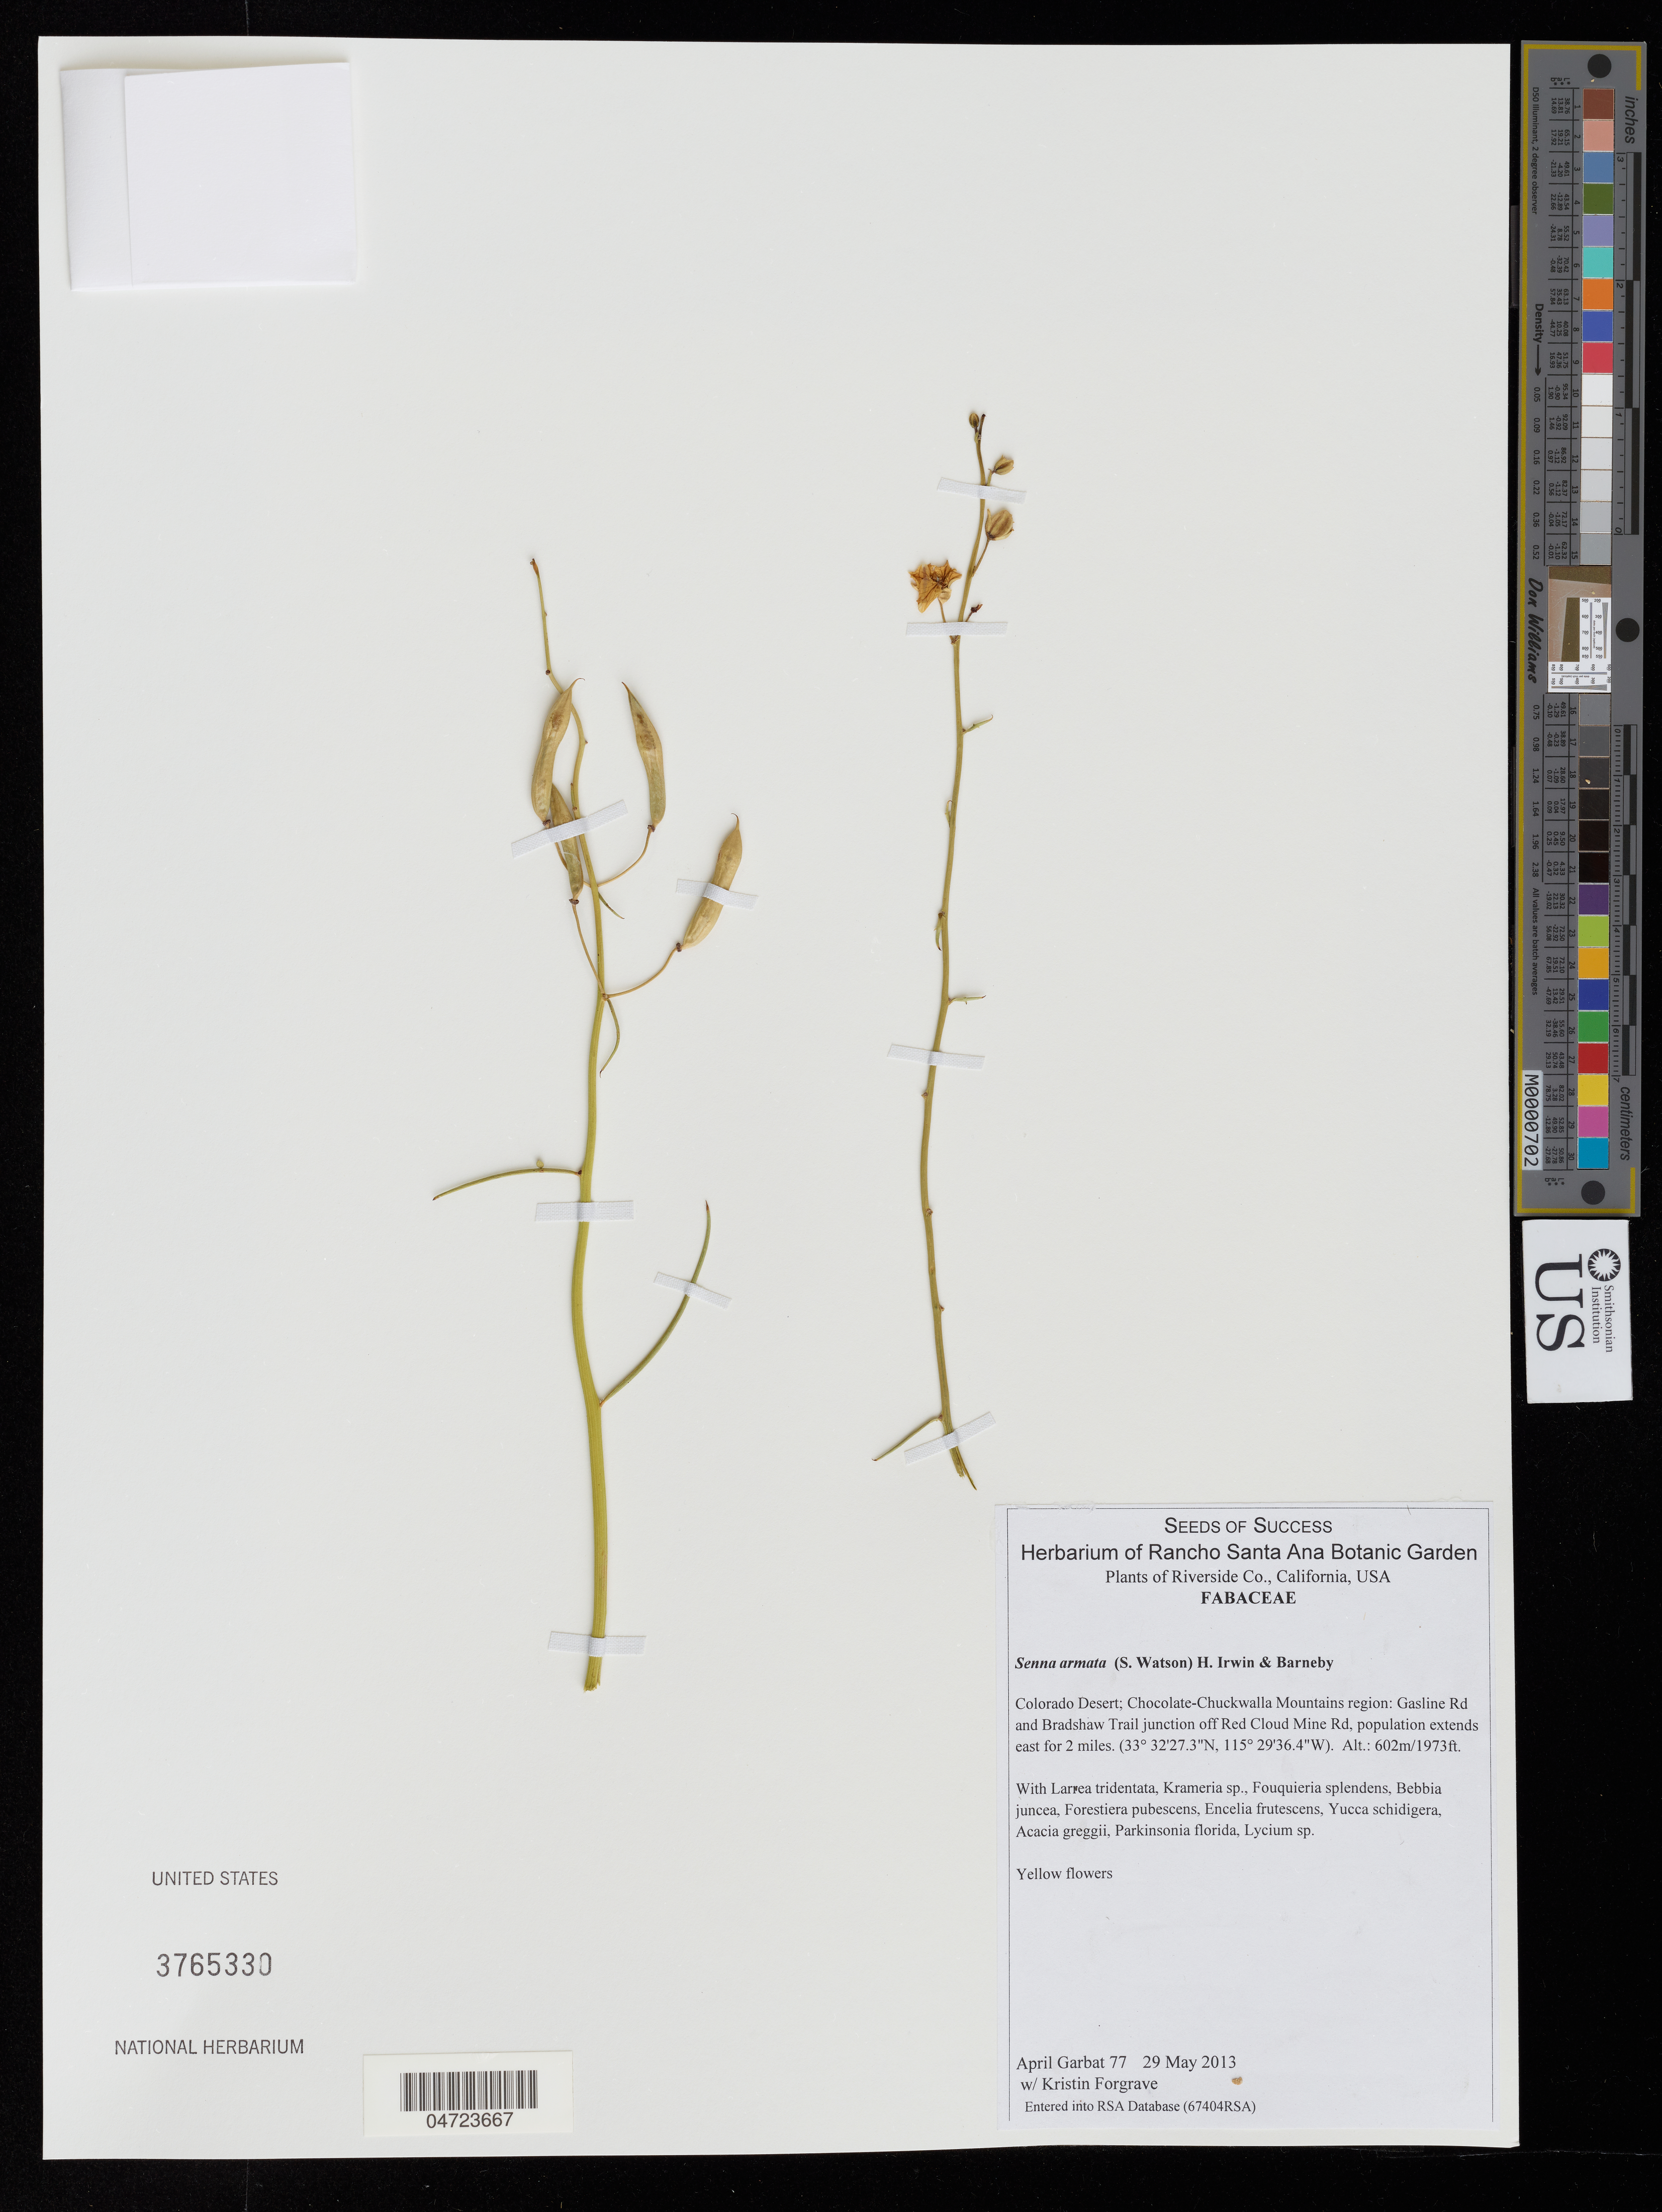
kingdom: Plantae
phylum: Tracheophyta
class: Magnoliopsida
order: Fabales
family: Fabaceae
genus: Senna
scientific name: Senna armata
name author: (S. Watson) H.S. Irwin & Barneby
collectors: A. Garbat & K. Forgrave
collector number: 77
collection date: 2013-05-29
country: United States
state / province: California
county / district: Riverside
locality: Riverside Co. Colorado Desert; Chocolate-Chuckwalla Mountains region: Gasline Rd and Bradshaw Trail junction off Red Cloud Mine Rd, population extends east for 2 miles.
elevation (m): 602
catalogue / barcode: US 3765330